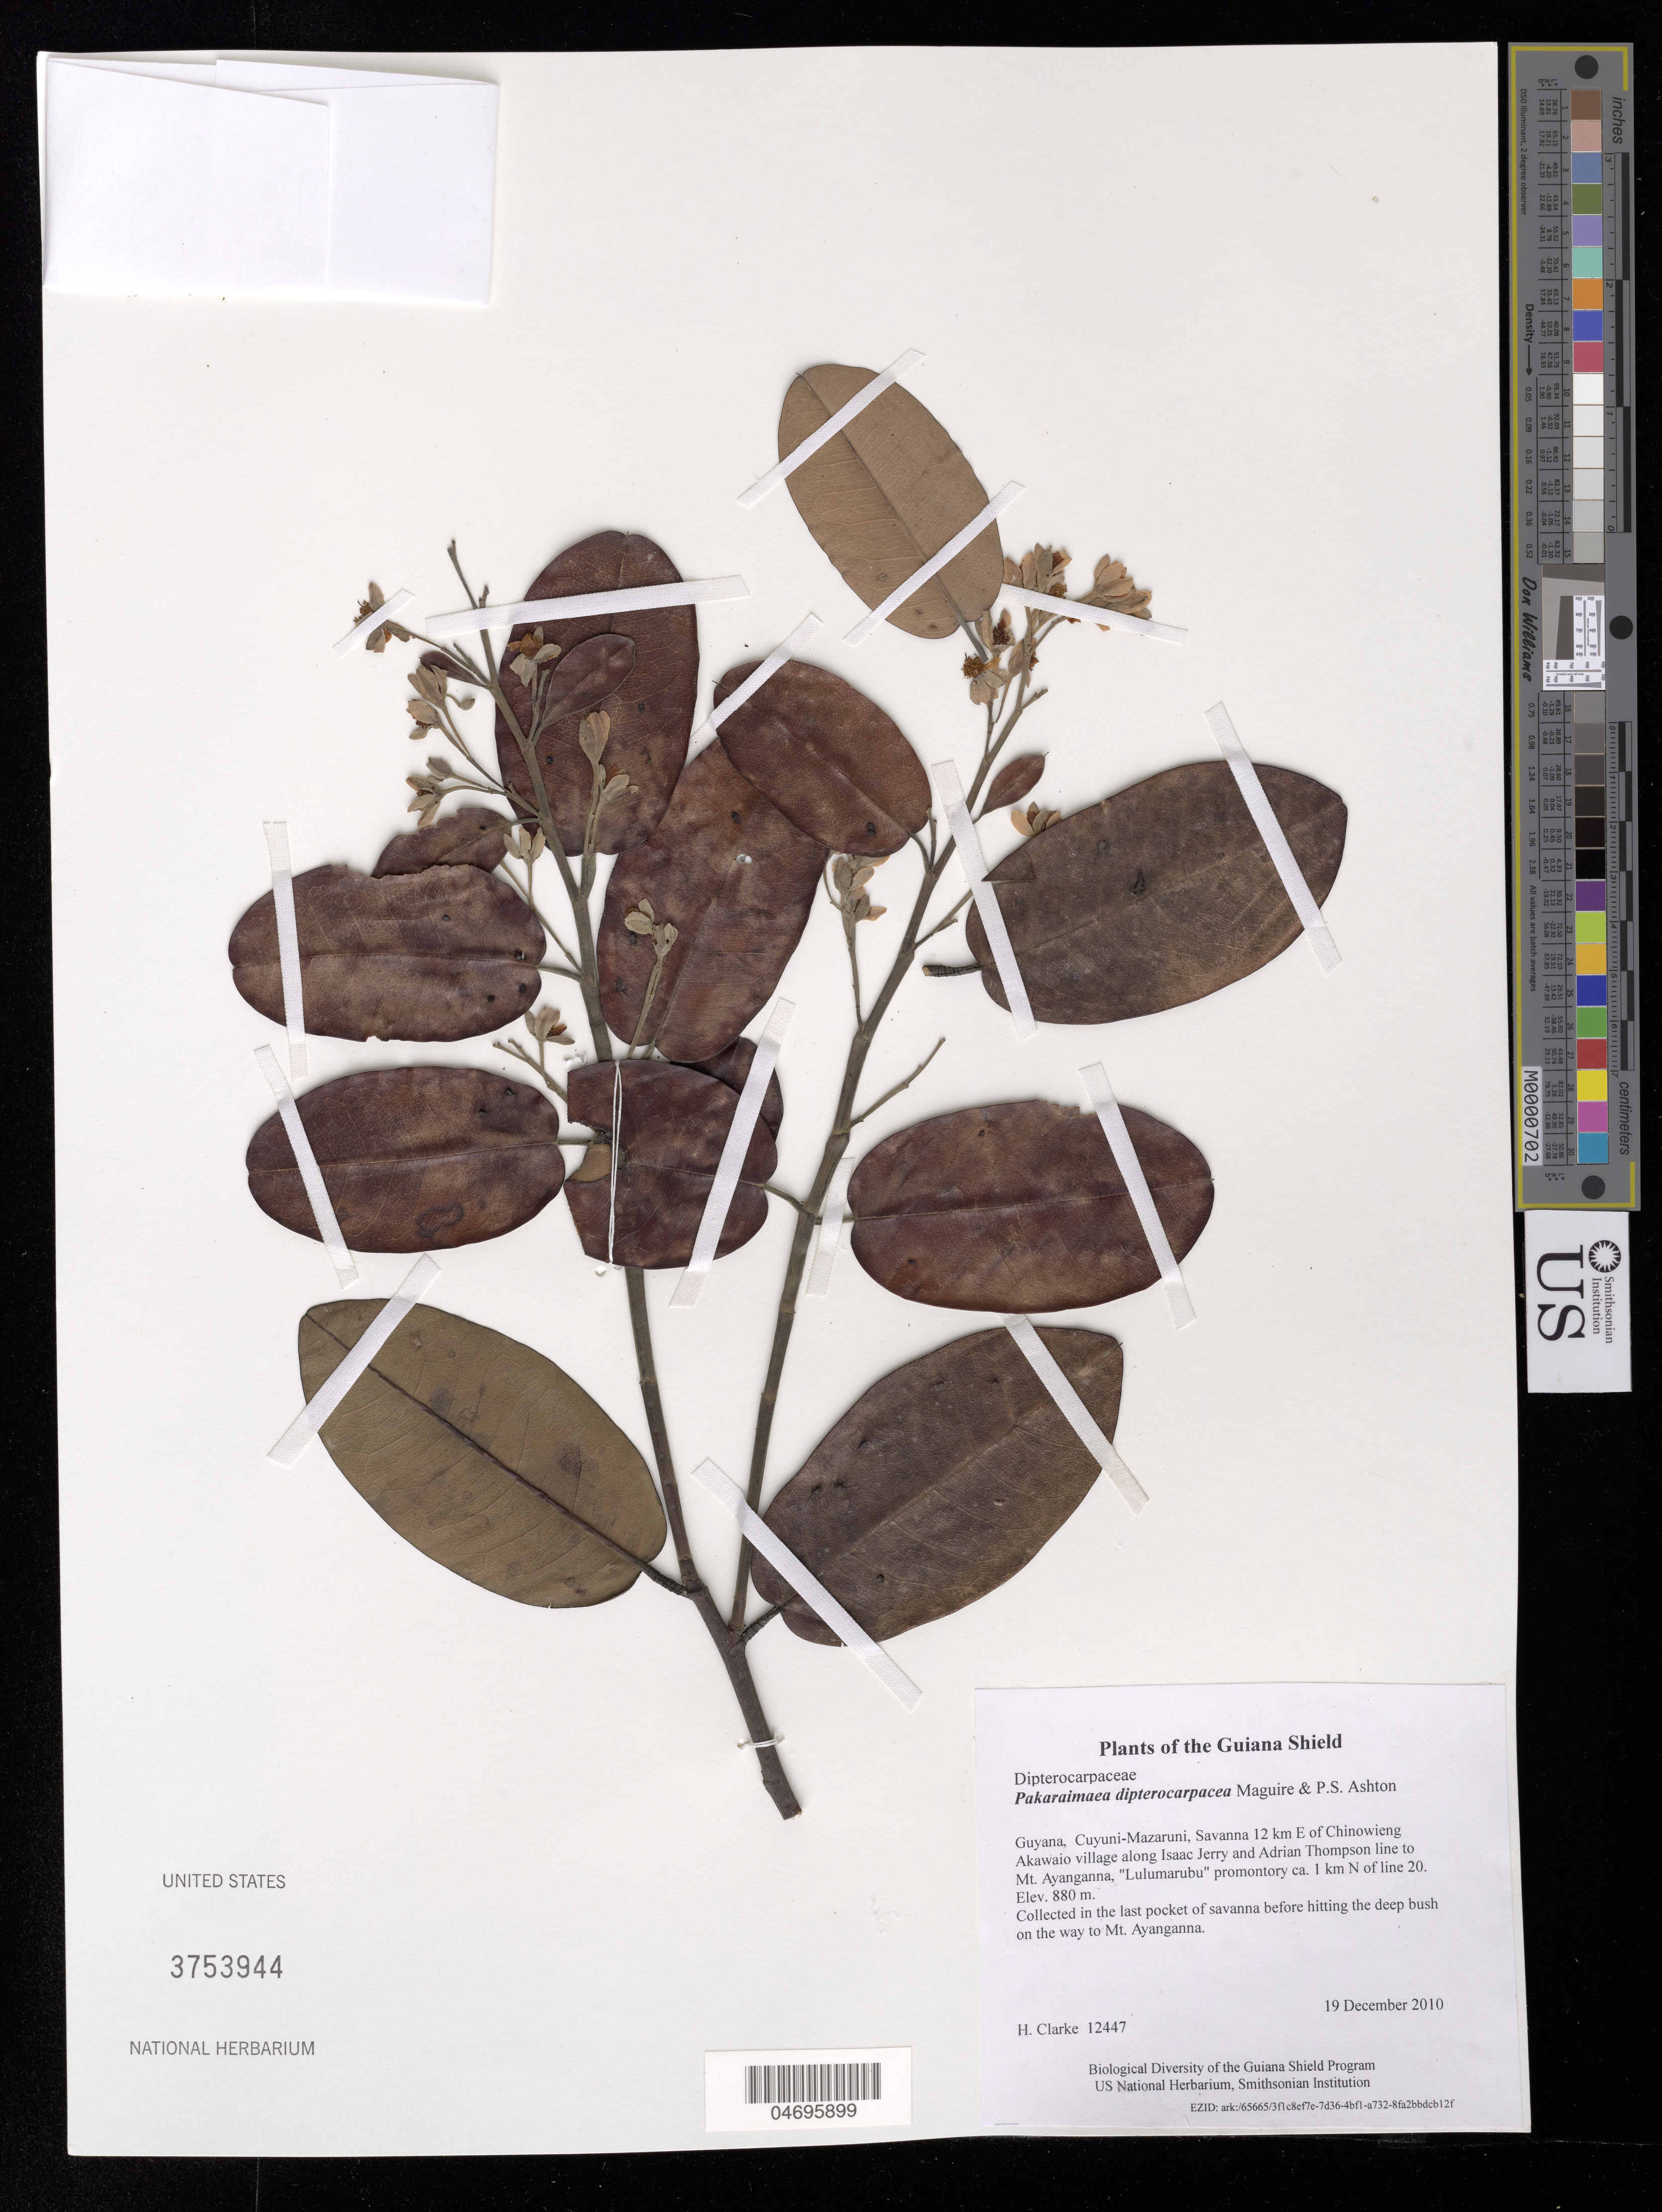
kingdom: Plantae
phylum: Tracheophyta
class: Magnoliopsida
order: Malvales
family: Dipterocarpaceae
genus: Pakaraimaea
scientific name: Pakaraimaea dipterocarpacea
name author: Maguire & P.S. Ashton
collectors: H. Clarke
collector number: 12447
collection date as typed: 19 December 2010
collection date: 2010-12-19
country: Guyana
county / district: Cuyuni-Mazaruni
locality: Savanna 12 km E of Chinowieng Akawaio village along Isaac Jerry and Adrian Thompson line to Mt. Ayanganna, "Lulumarubu" promontory ca. 1 km N of line 20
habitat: Collected in the last pocket of savanna before hitting the deep bush on the way to Mt. Ayanganna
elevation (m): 880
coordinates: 0826423 N, 0602509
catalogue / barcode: US 3753944